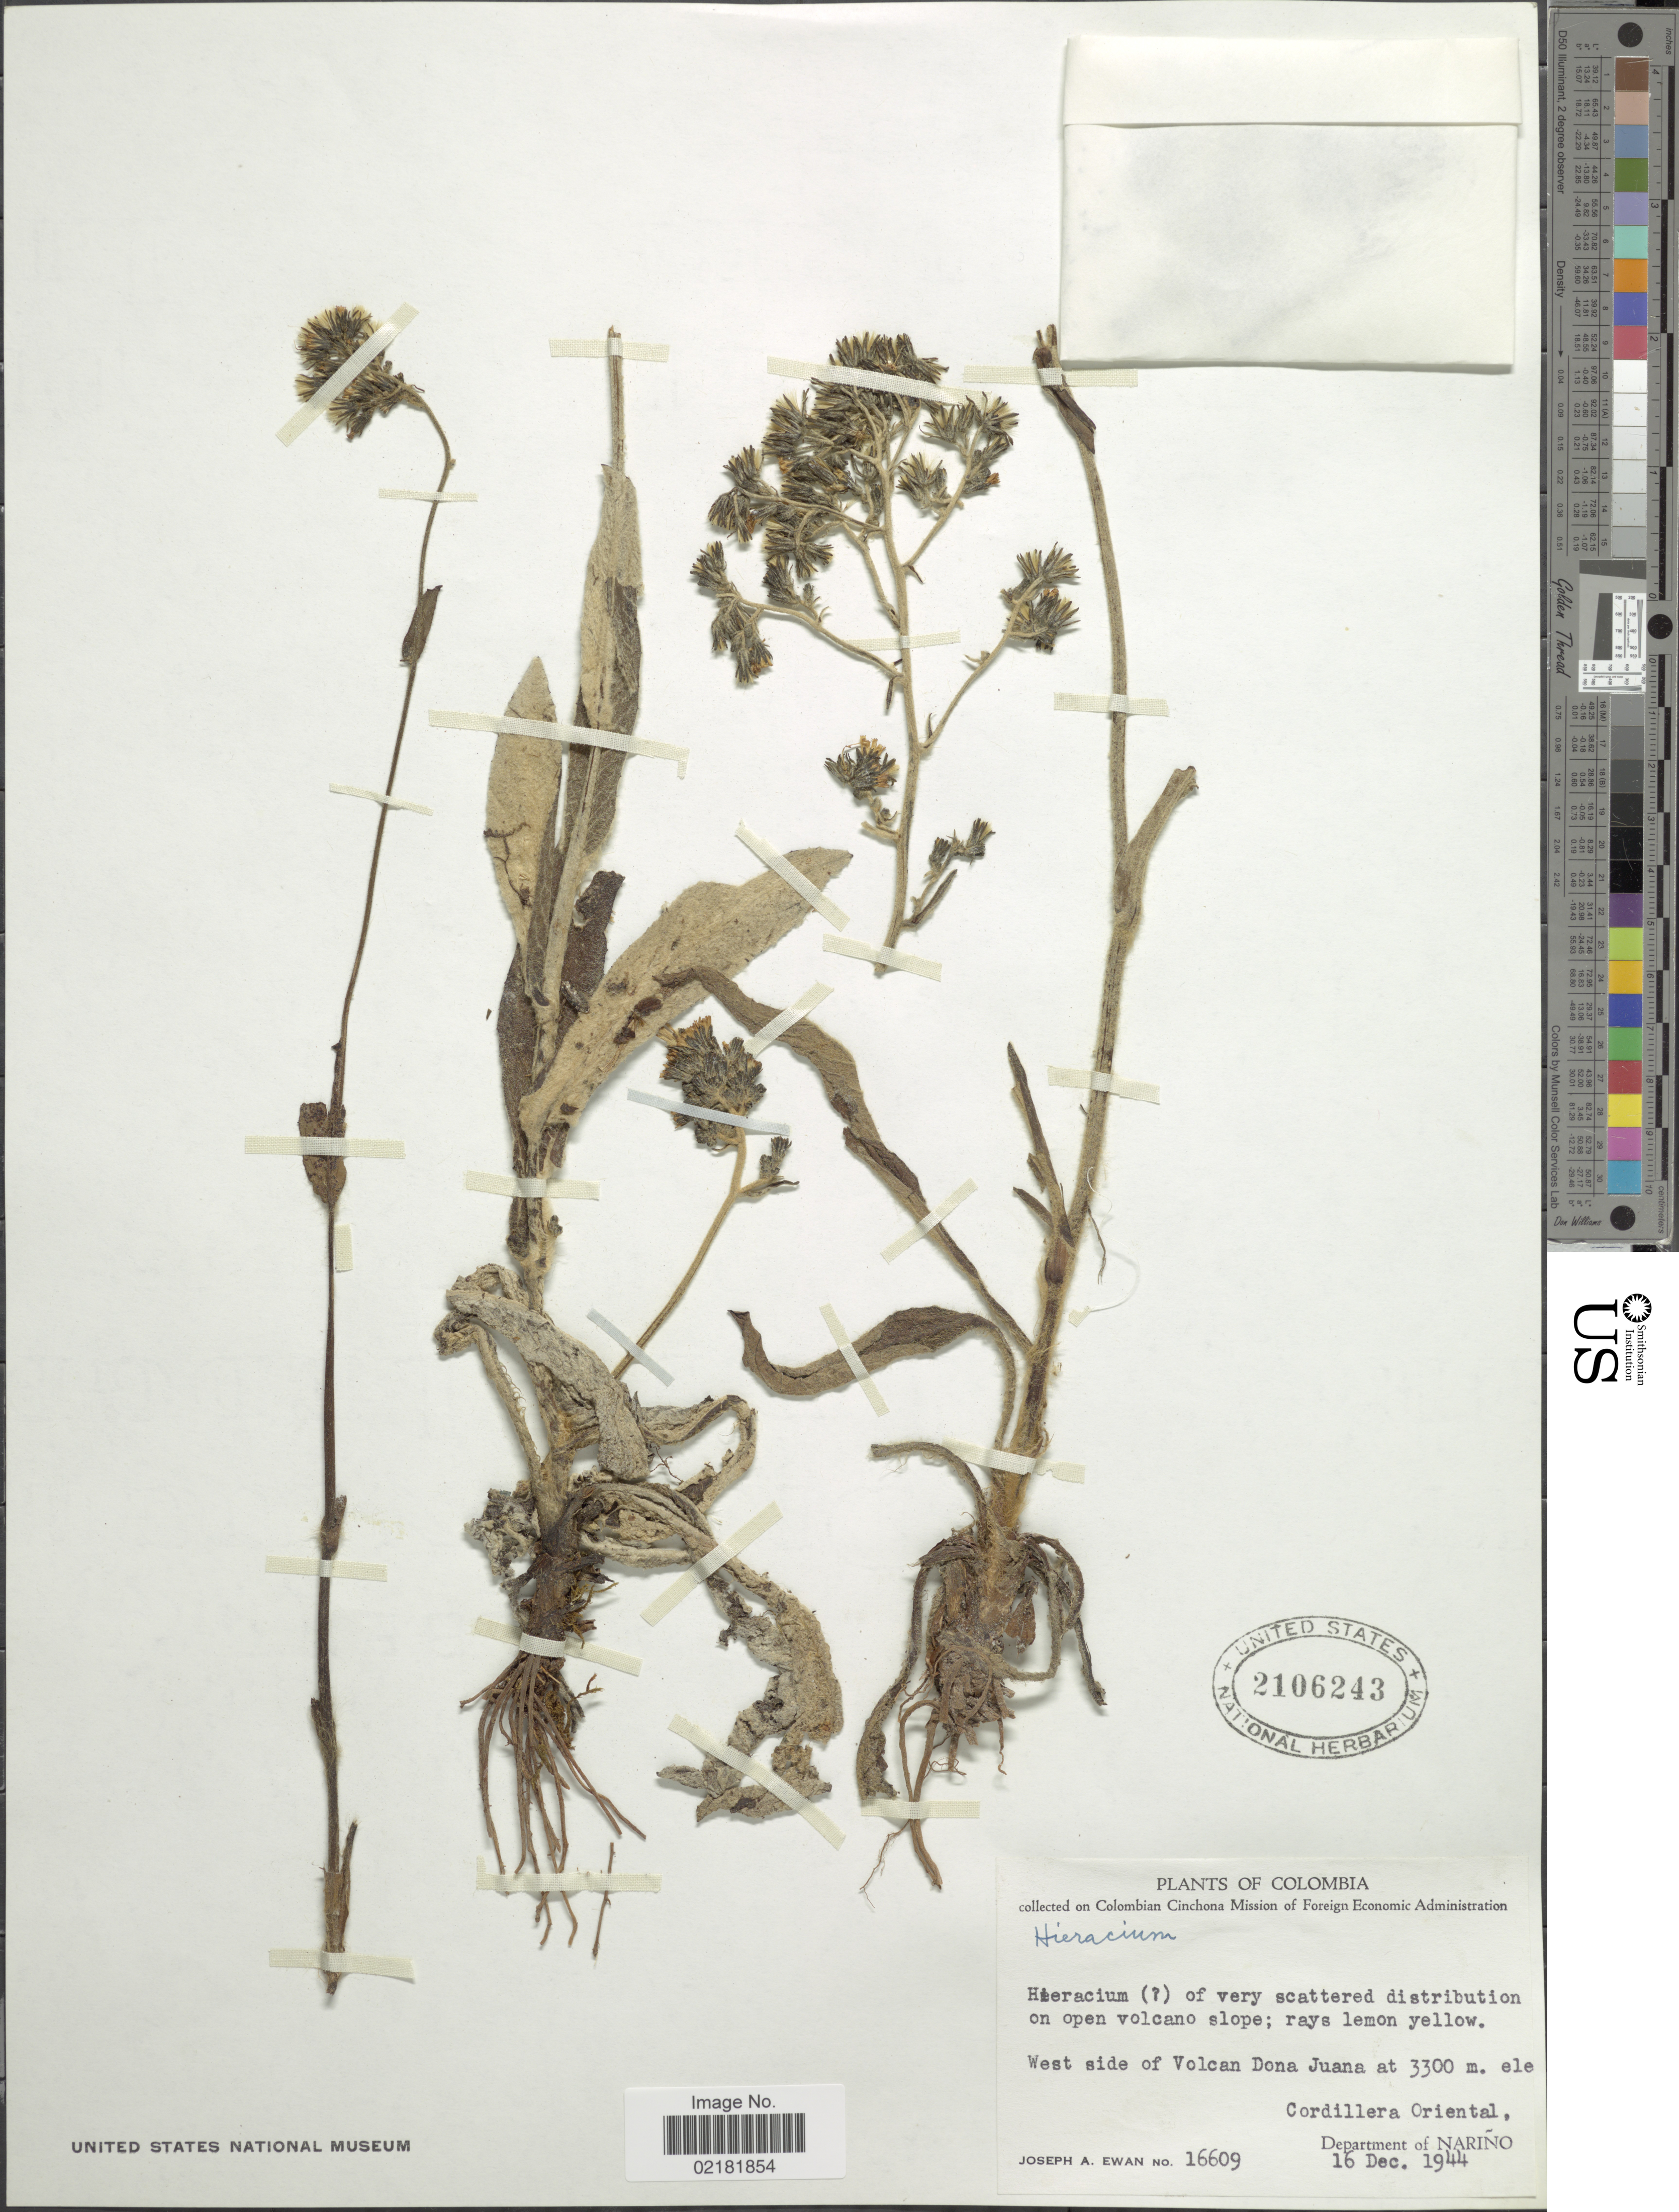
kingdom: Plantae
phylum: Tracheophyta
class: Magnoliopsida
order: Asterales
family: Asteraceae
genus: Hieracium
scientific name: Hieracium repandulare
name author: Druce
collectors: J. A. Ewan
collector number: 16609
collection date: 1944-12-16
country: Colombia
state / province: Nariño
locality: West side of Volcan Dona Juana, Cordillera Oriental.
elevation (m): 3300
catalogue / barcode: US 2106243